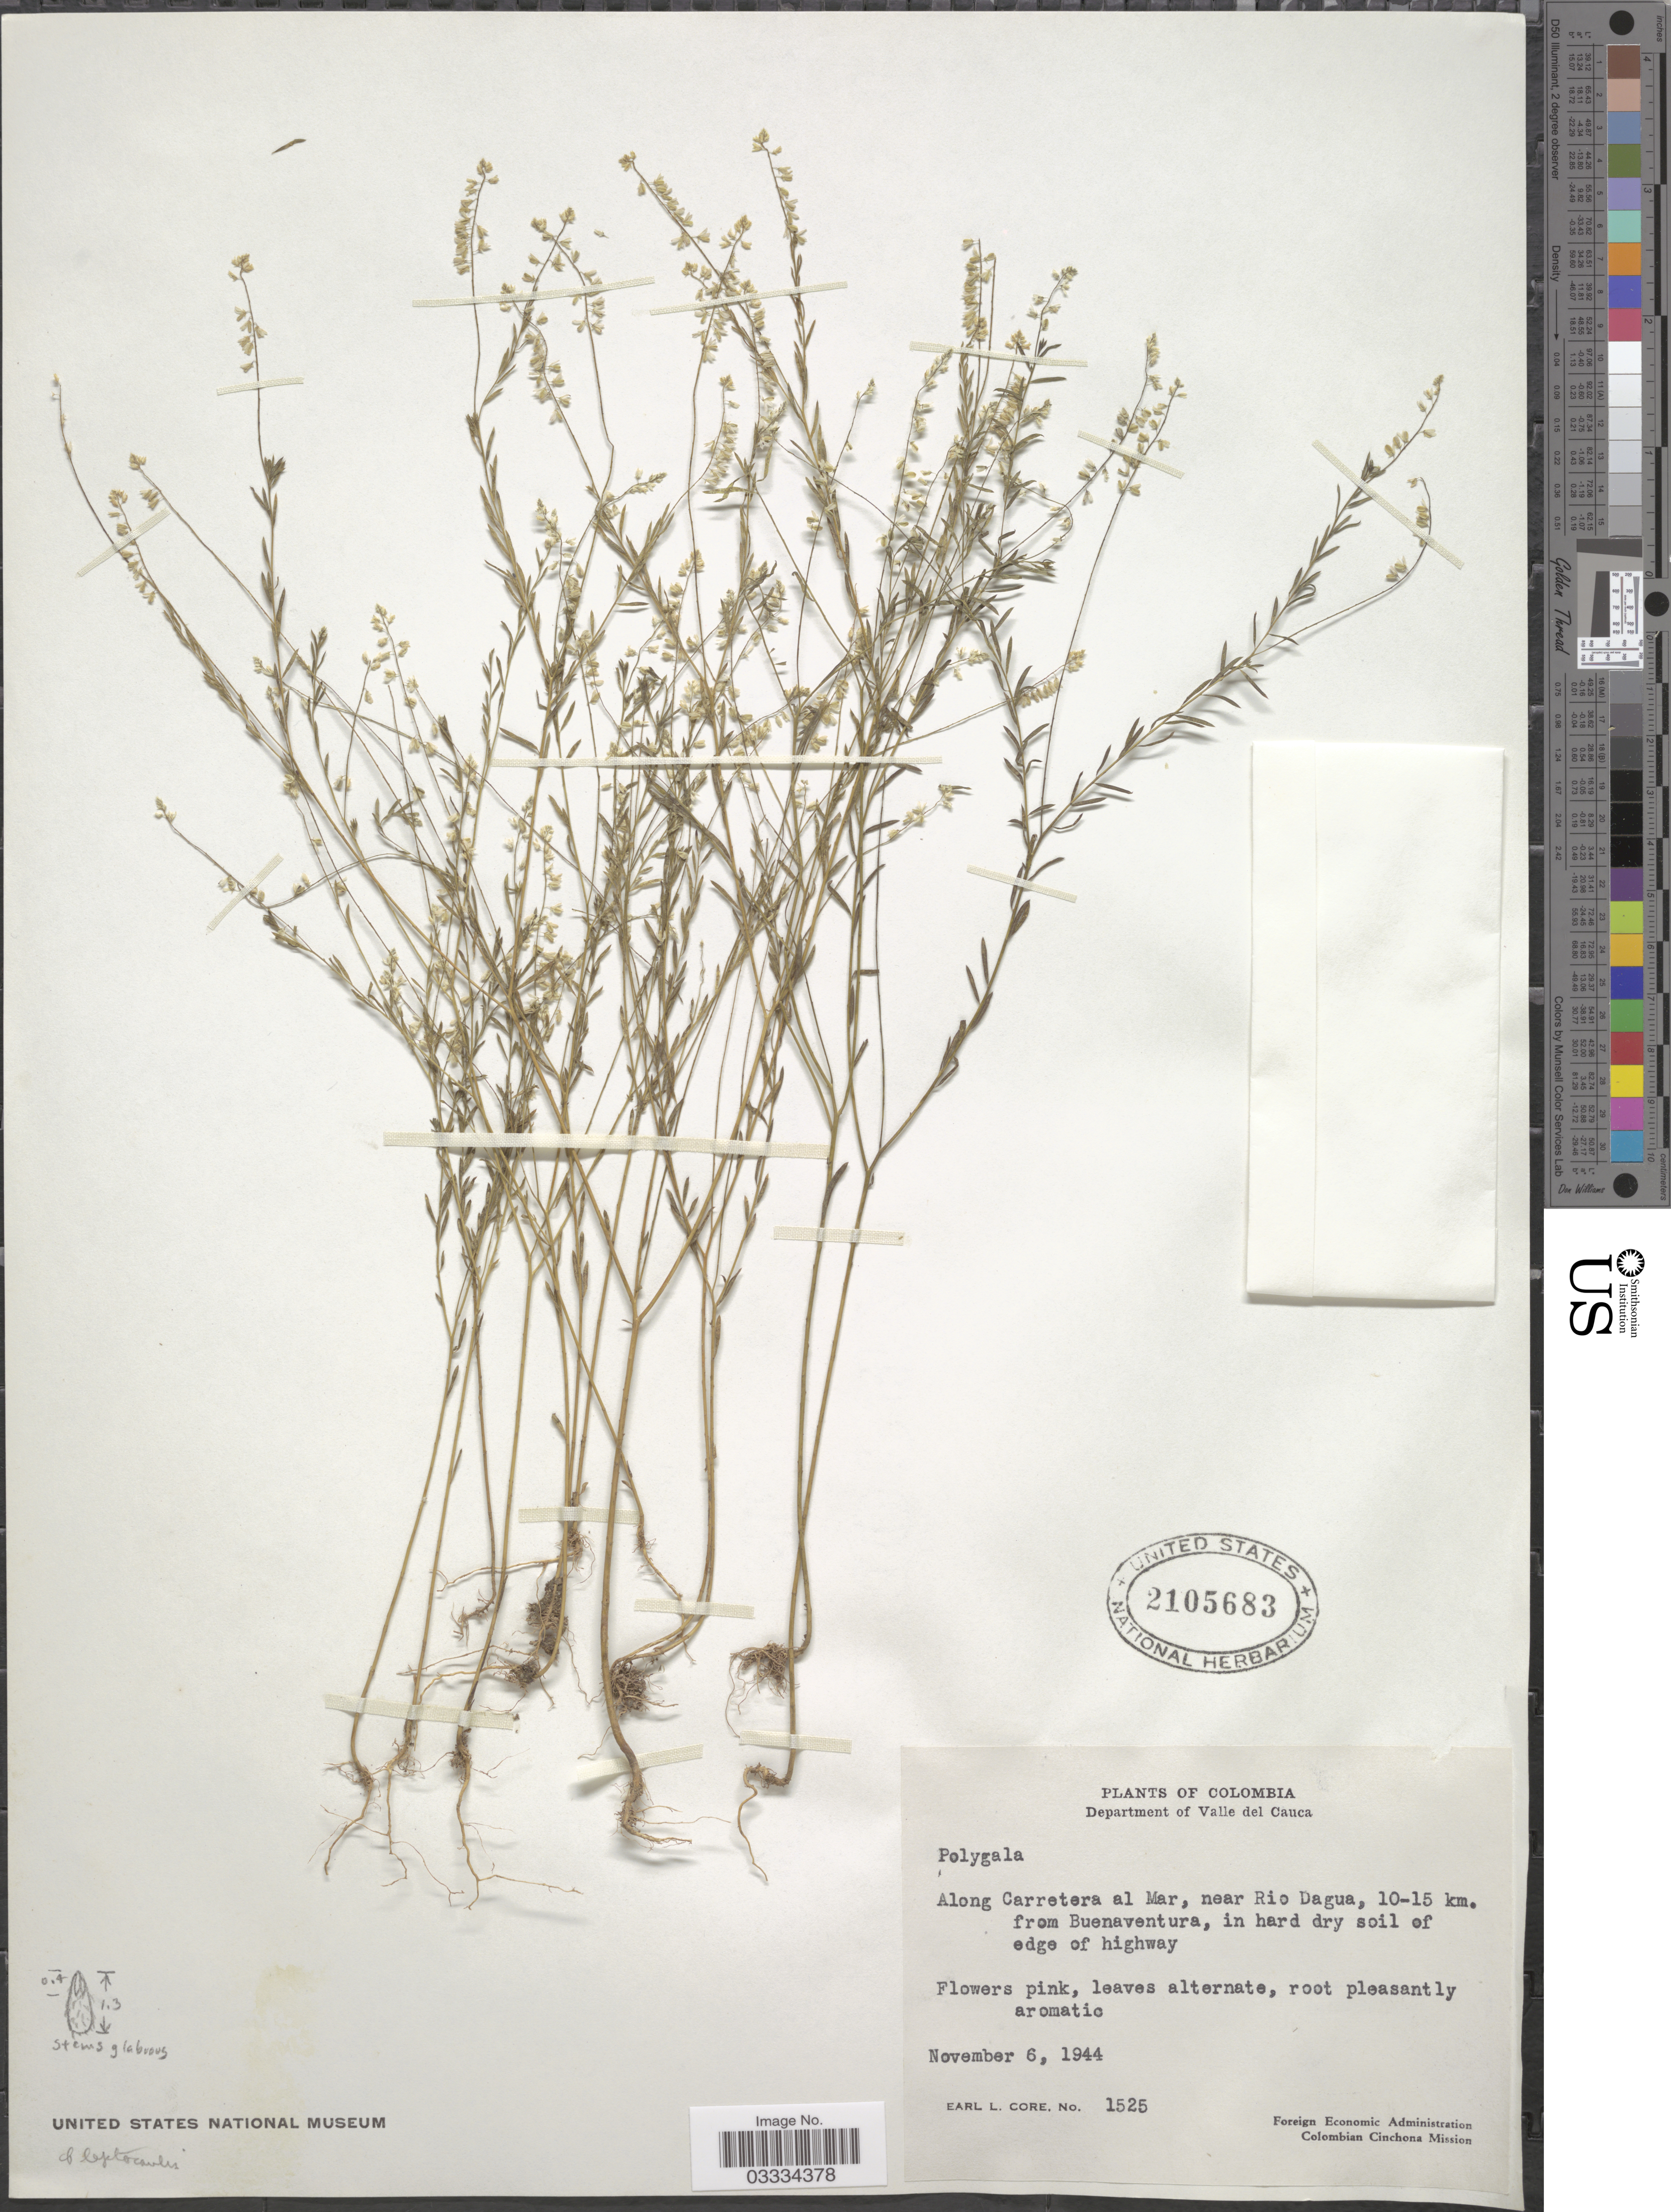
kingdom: Plantae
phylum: Tracheophyta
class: Magnoliopsida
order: Fabales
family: Polygalaceae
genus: Polygala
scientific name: Polygala sp.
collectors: E. L. Core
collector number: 1525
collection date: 1944-11-06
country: Colombia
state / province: Valle del Cauca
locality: Department of Valle del Cauca. Along Carretera al Mar, near Rio Dagua, 10-15 km. from Buenaventura, in hard dry soil of edge of highway.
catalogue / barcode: US 2105683